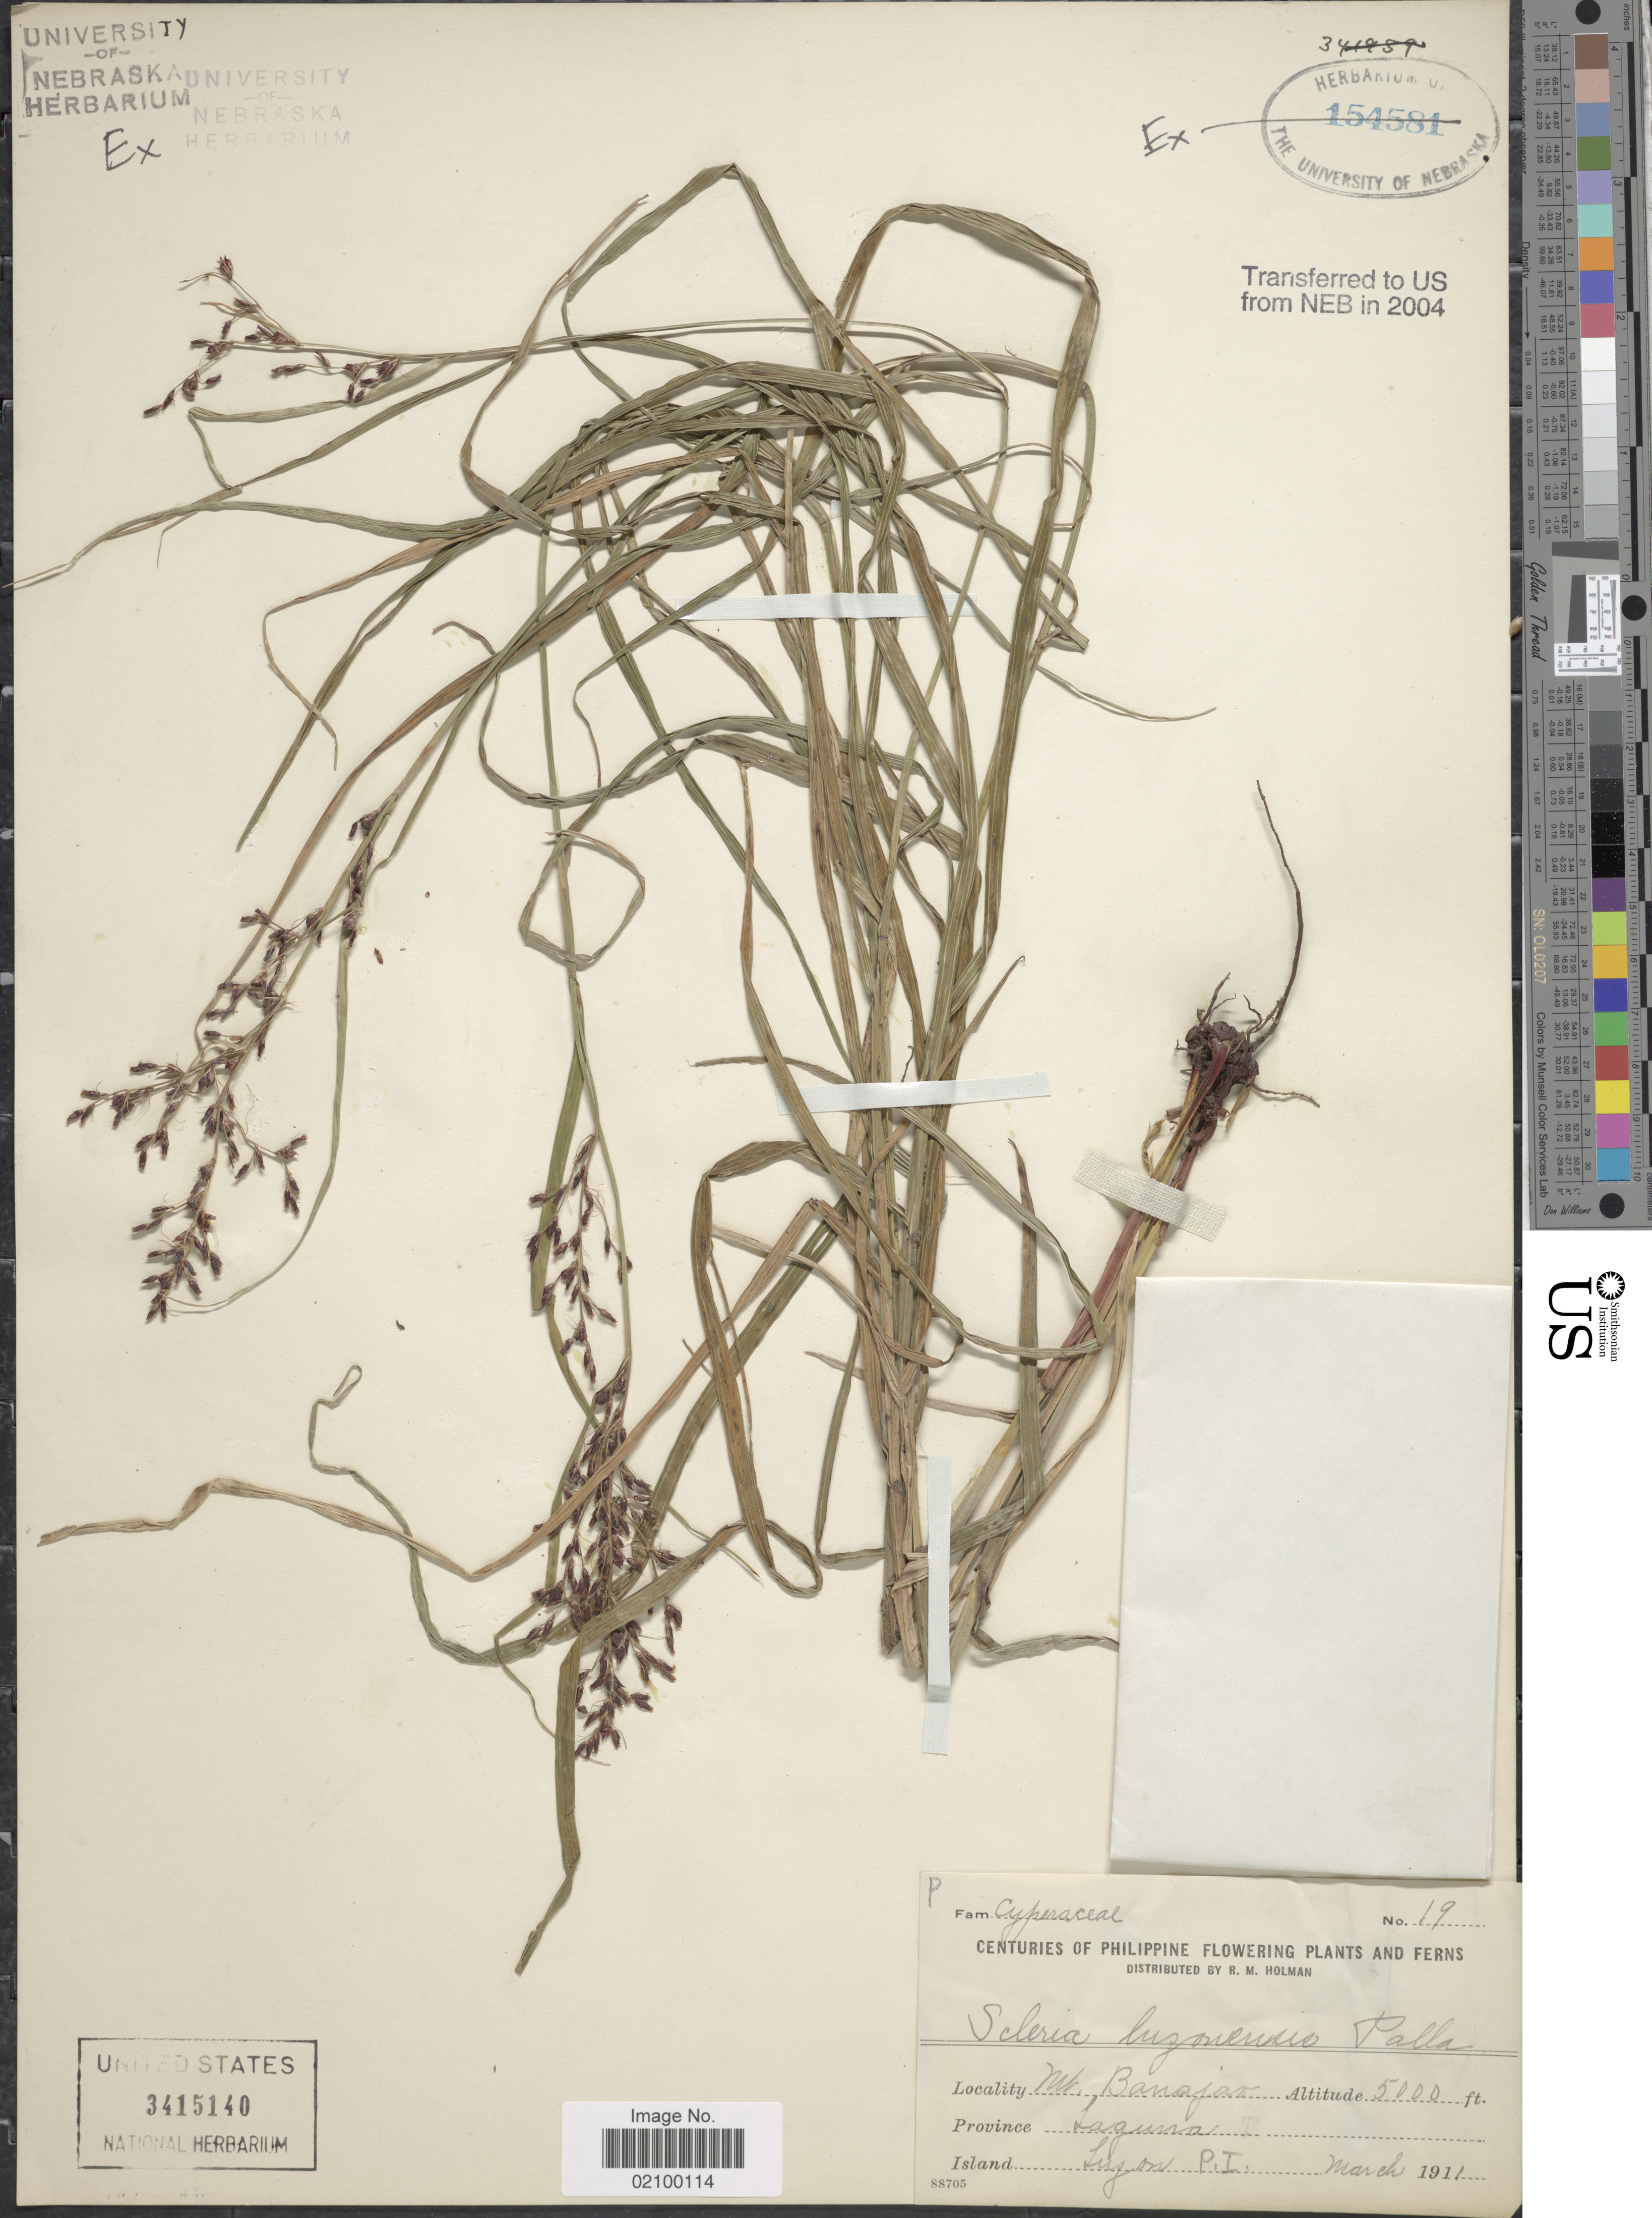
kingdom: Plantae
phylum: Tracheophyta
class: Liliopsida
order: Poales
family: Cyperaceae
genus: Scleria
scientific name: Scleria terrestris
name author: (L.) Fassett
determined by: Strong, Mark T., (BOT), Smithsonian Institution - National Museum of Natural History (UNITED STATES)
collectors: R. Holman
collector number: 19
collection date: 1911-03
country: Philippines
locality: Mt. Banajao, Province Laguna, Island Luzon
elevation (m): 1524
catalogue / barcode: US 3415140